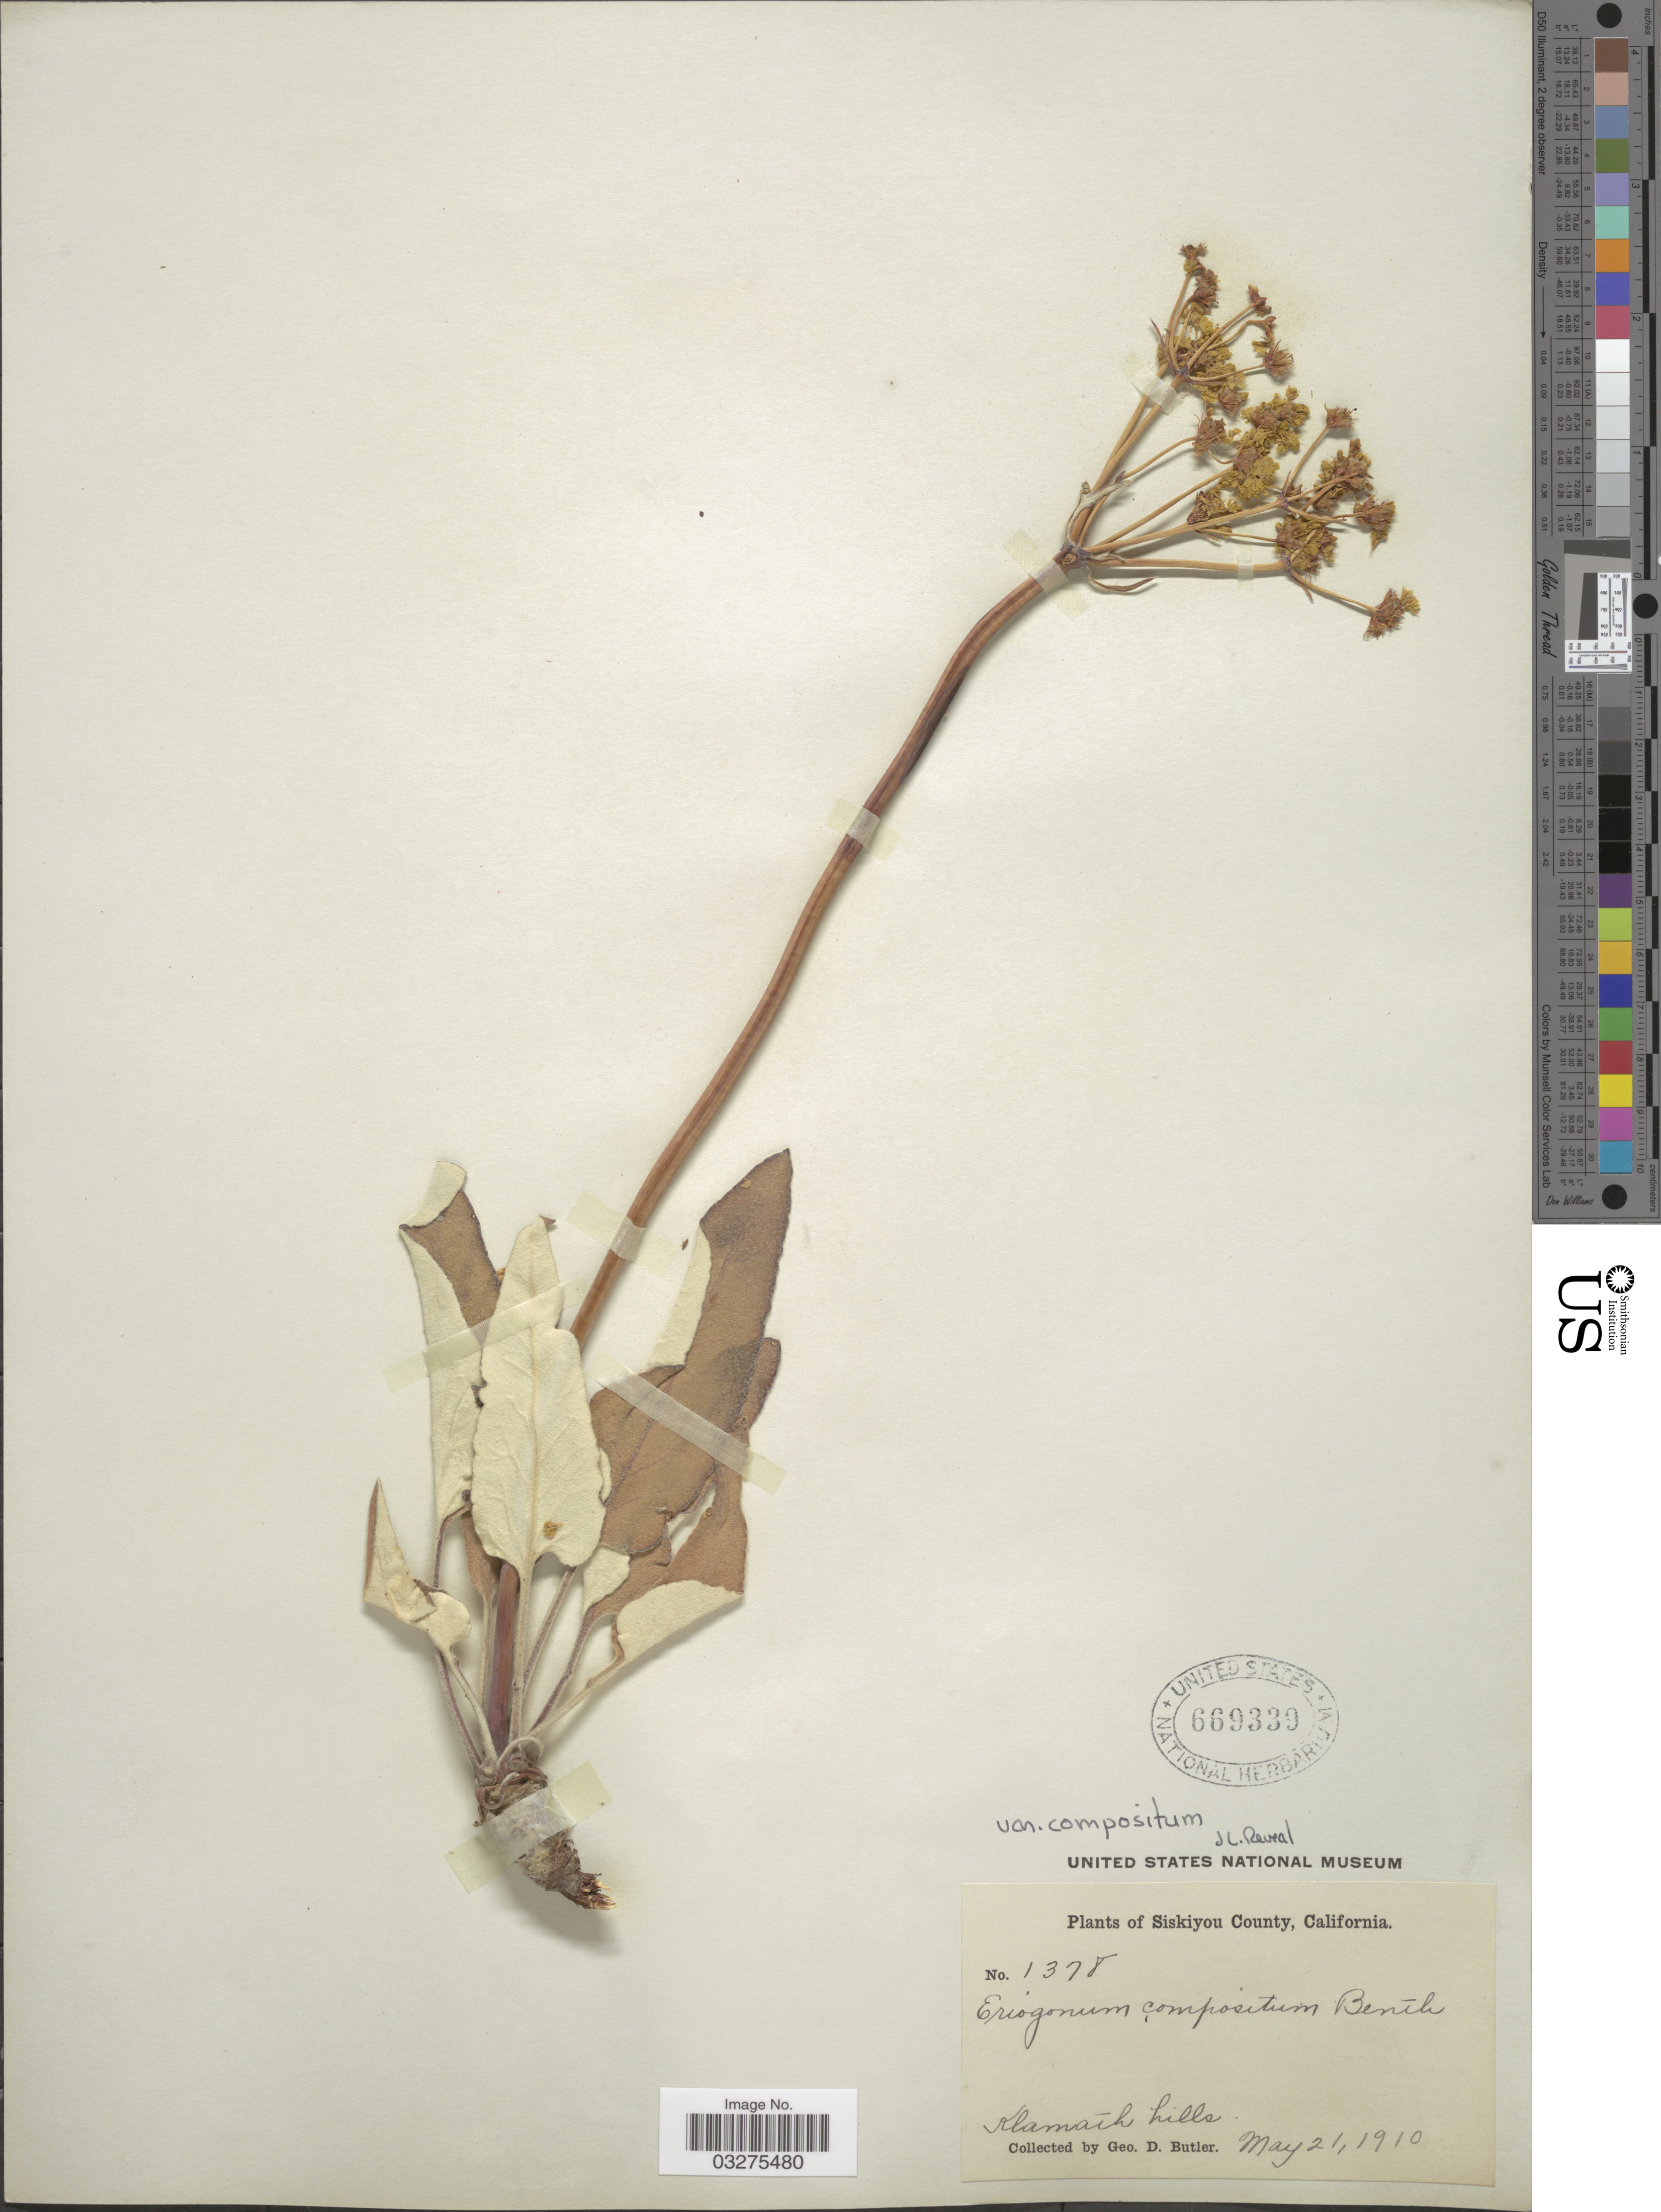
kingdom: Plantae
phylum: Tracheophyta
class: Magnoliopsida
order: Caryophyllales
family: Polygonaceae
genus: Eriogonum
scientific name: Eriogonum compositum var. compositum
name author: Douglas ex Benth.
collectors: G. D. Butler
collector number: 1378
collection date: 1910-05-21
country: United States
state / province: California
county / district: Siskiyou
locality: Siskiyou County. Klamath hills.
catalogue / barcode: US 669339